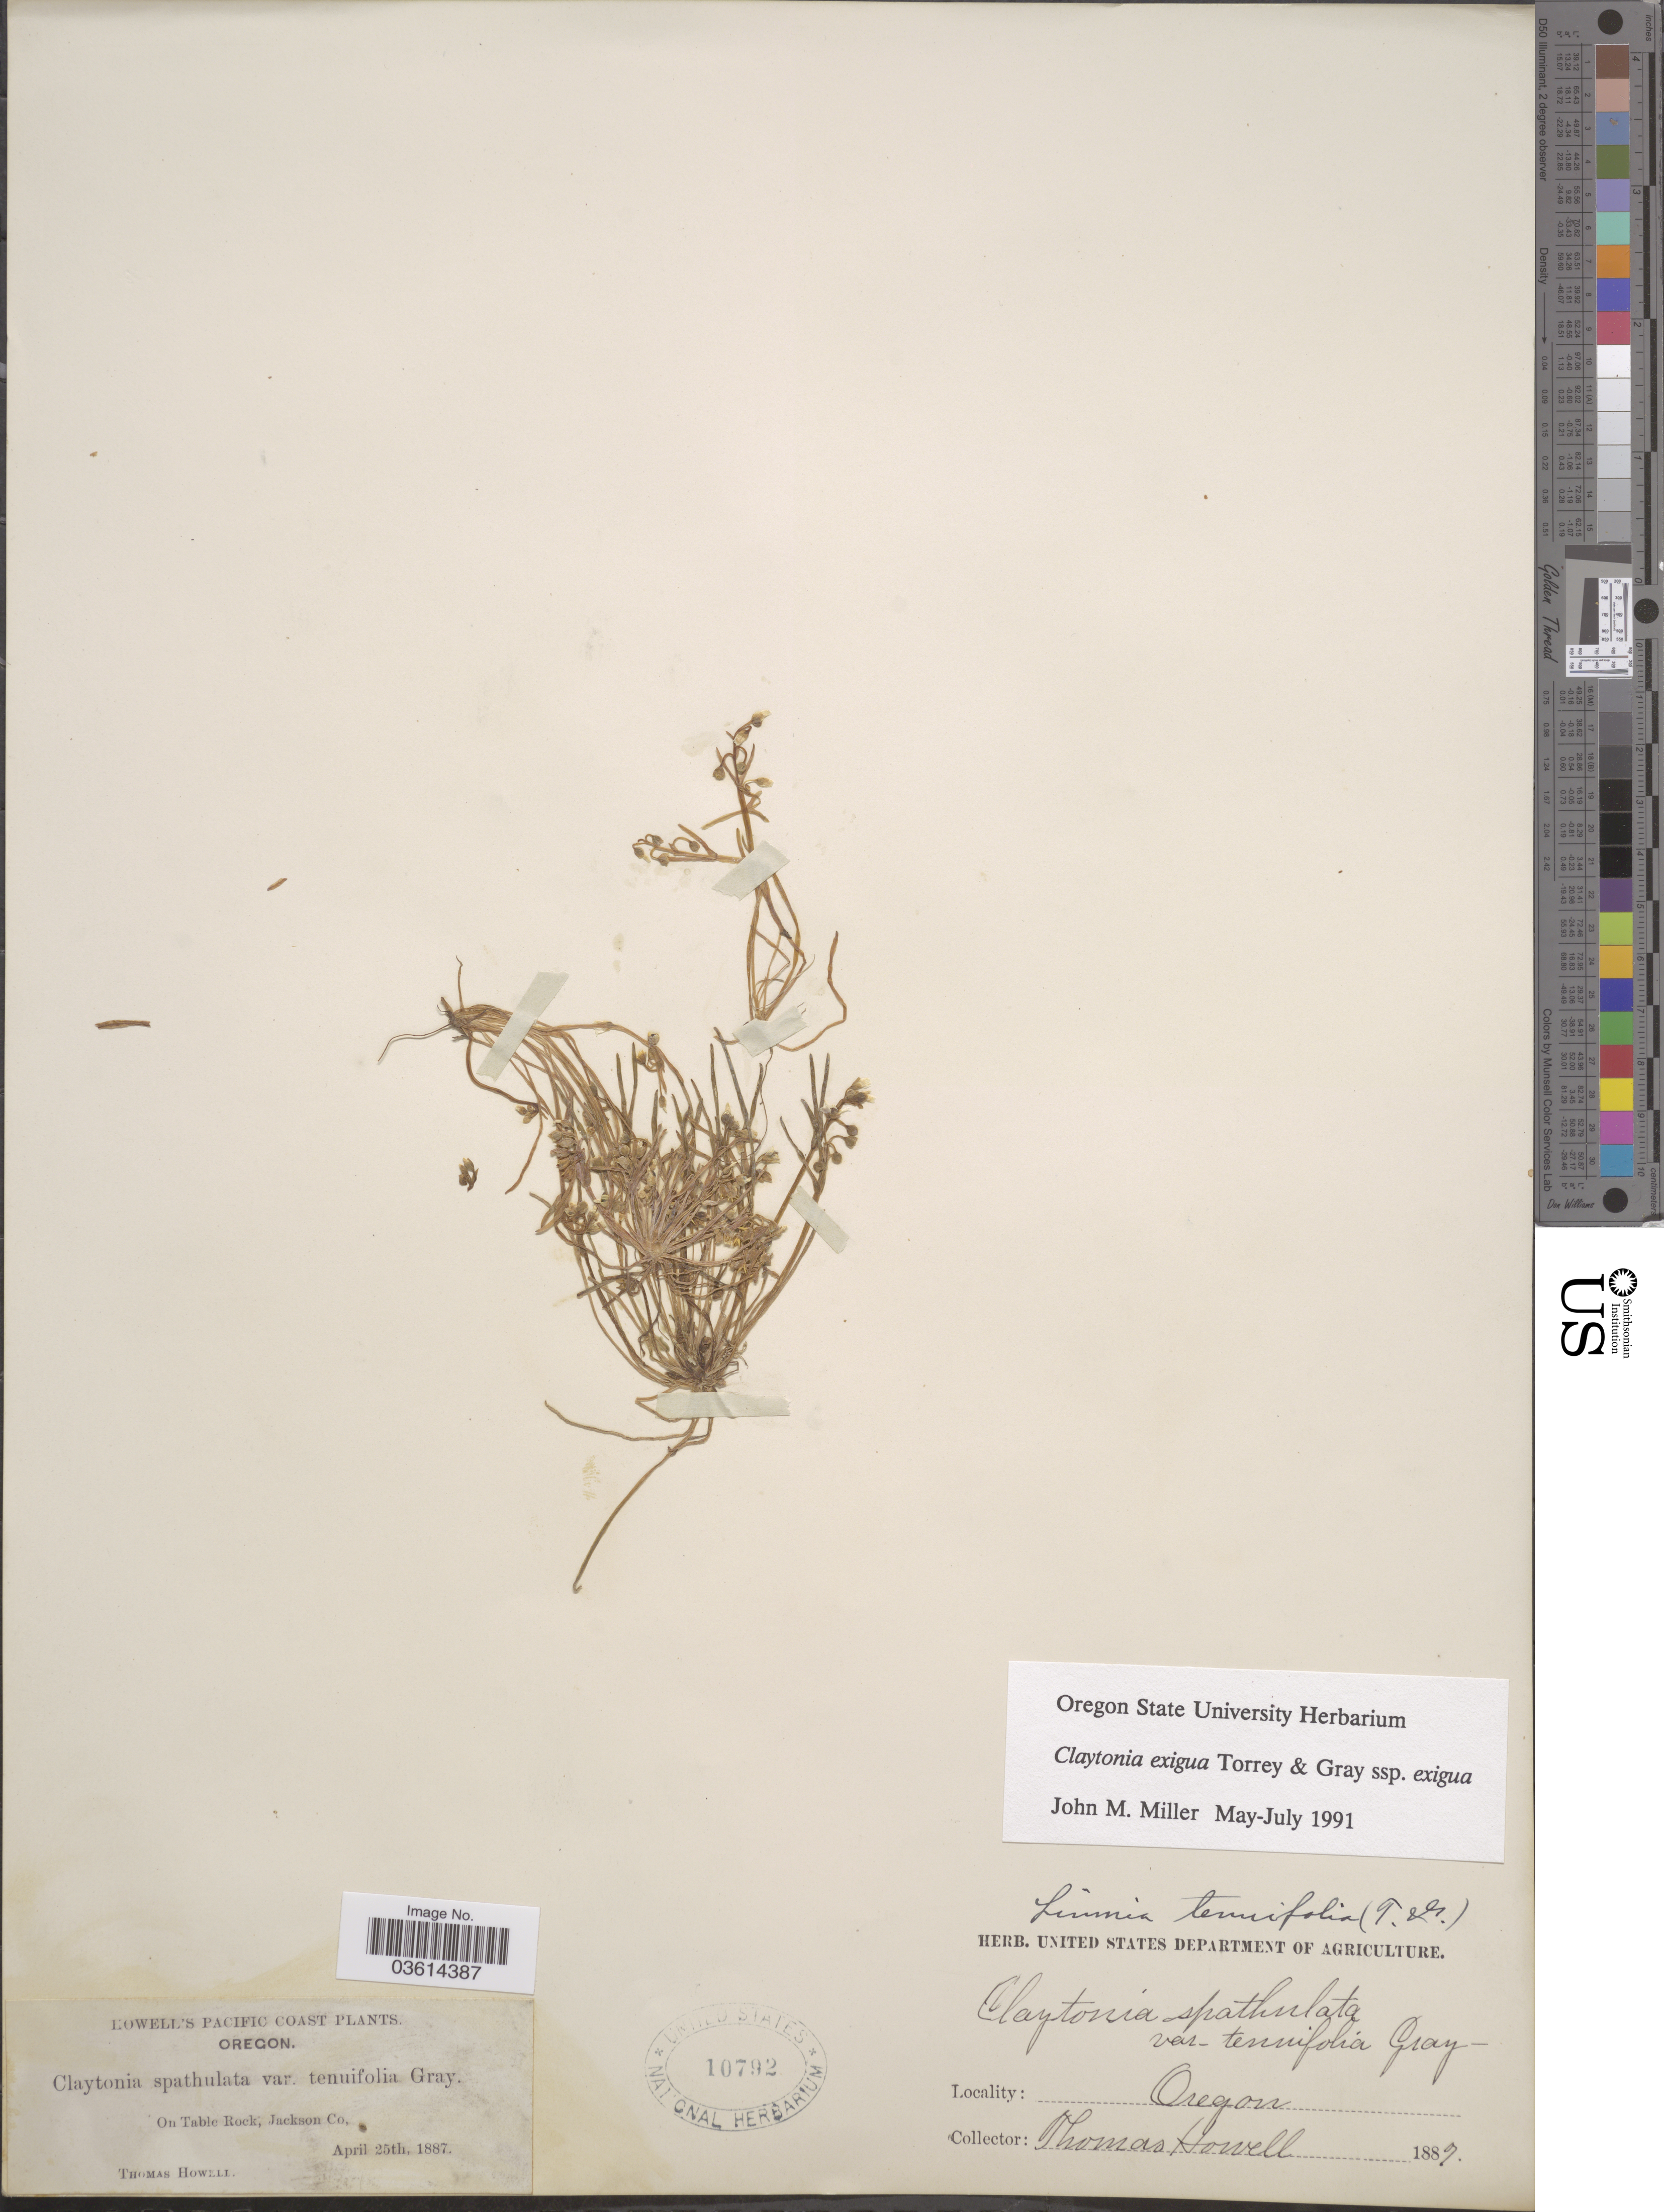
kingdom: Plantae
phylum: Tracheophyta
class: Magnoliopsida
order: Caryophyllales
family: Montiaceae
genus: Claytonia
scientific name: Claytonia exigua subsp. exigua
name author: (Douglas) Torr. & A. Gray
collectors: T. Howell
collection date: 1887-04-25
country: United States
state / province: Oregon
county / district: Jackson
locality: Pacific Coast. On Table Rock, Jackson Co.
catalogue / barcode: US 10792